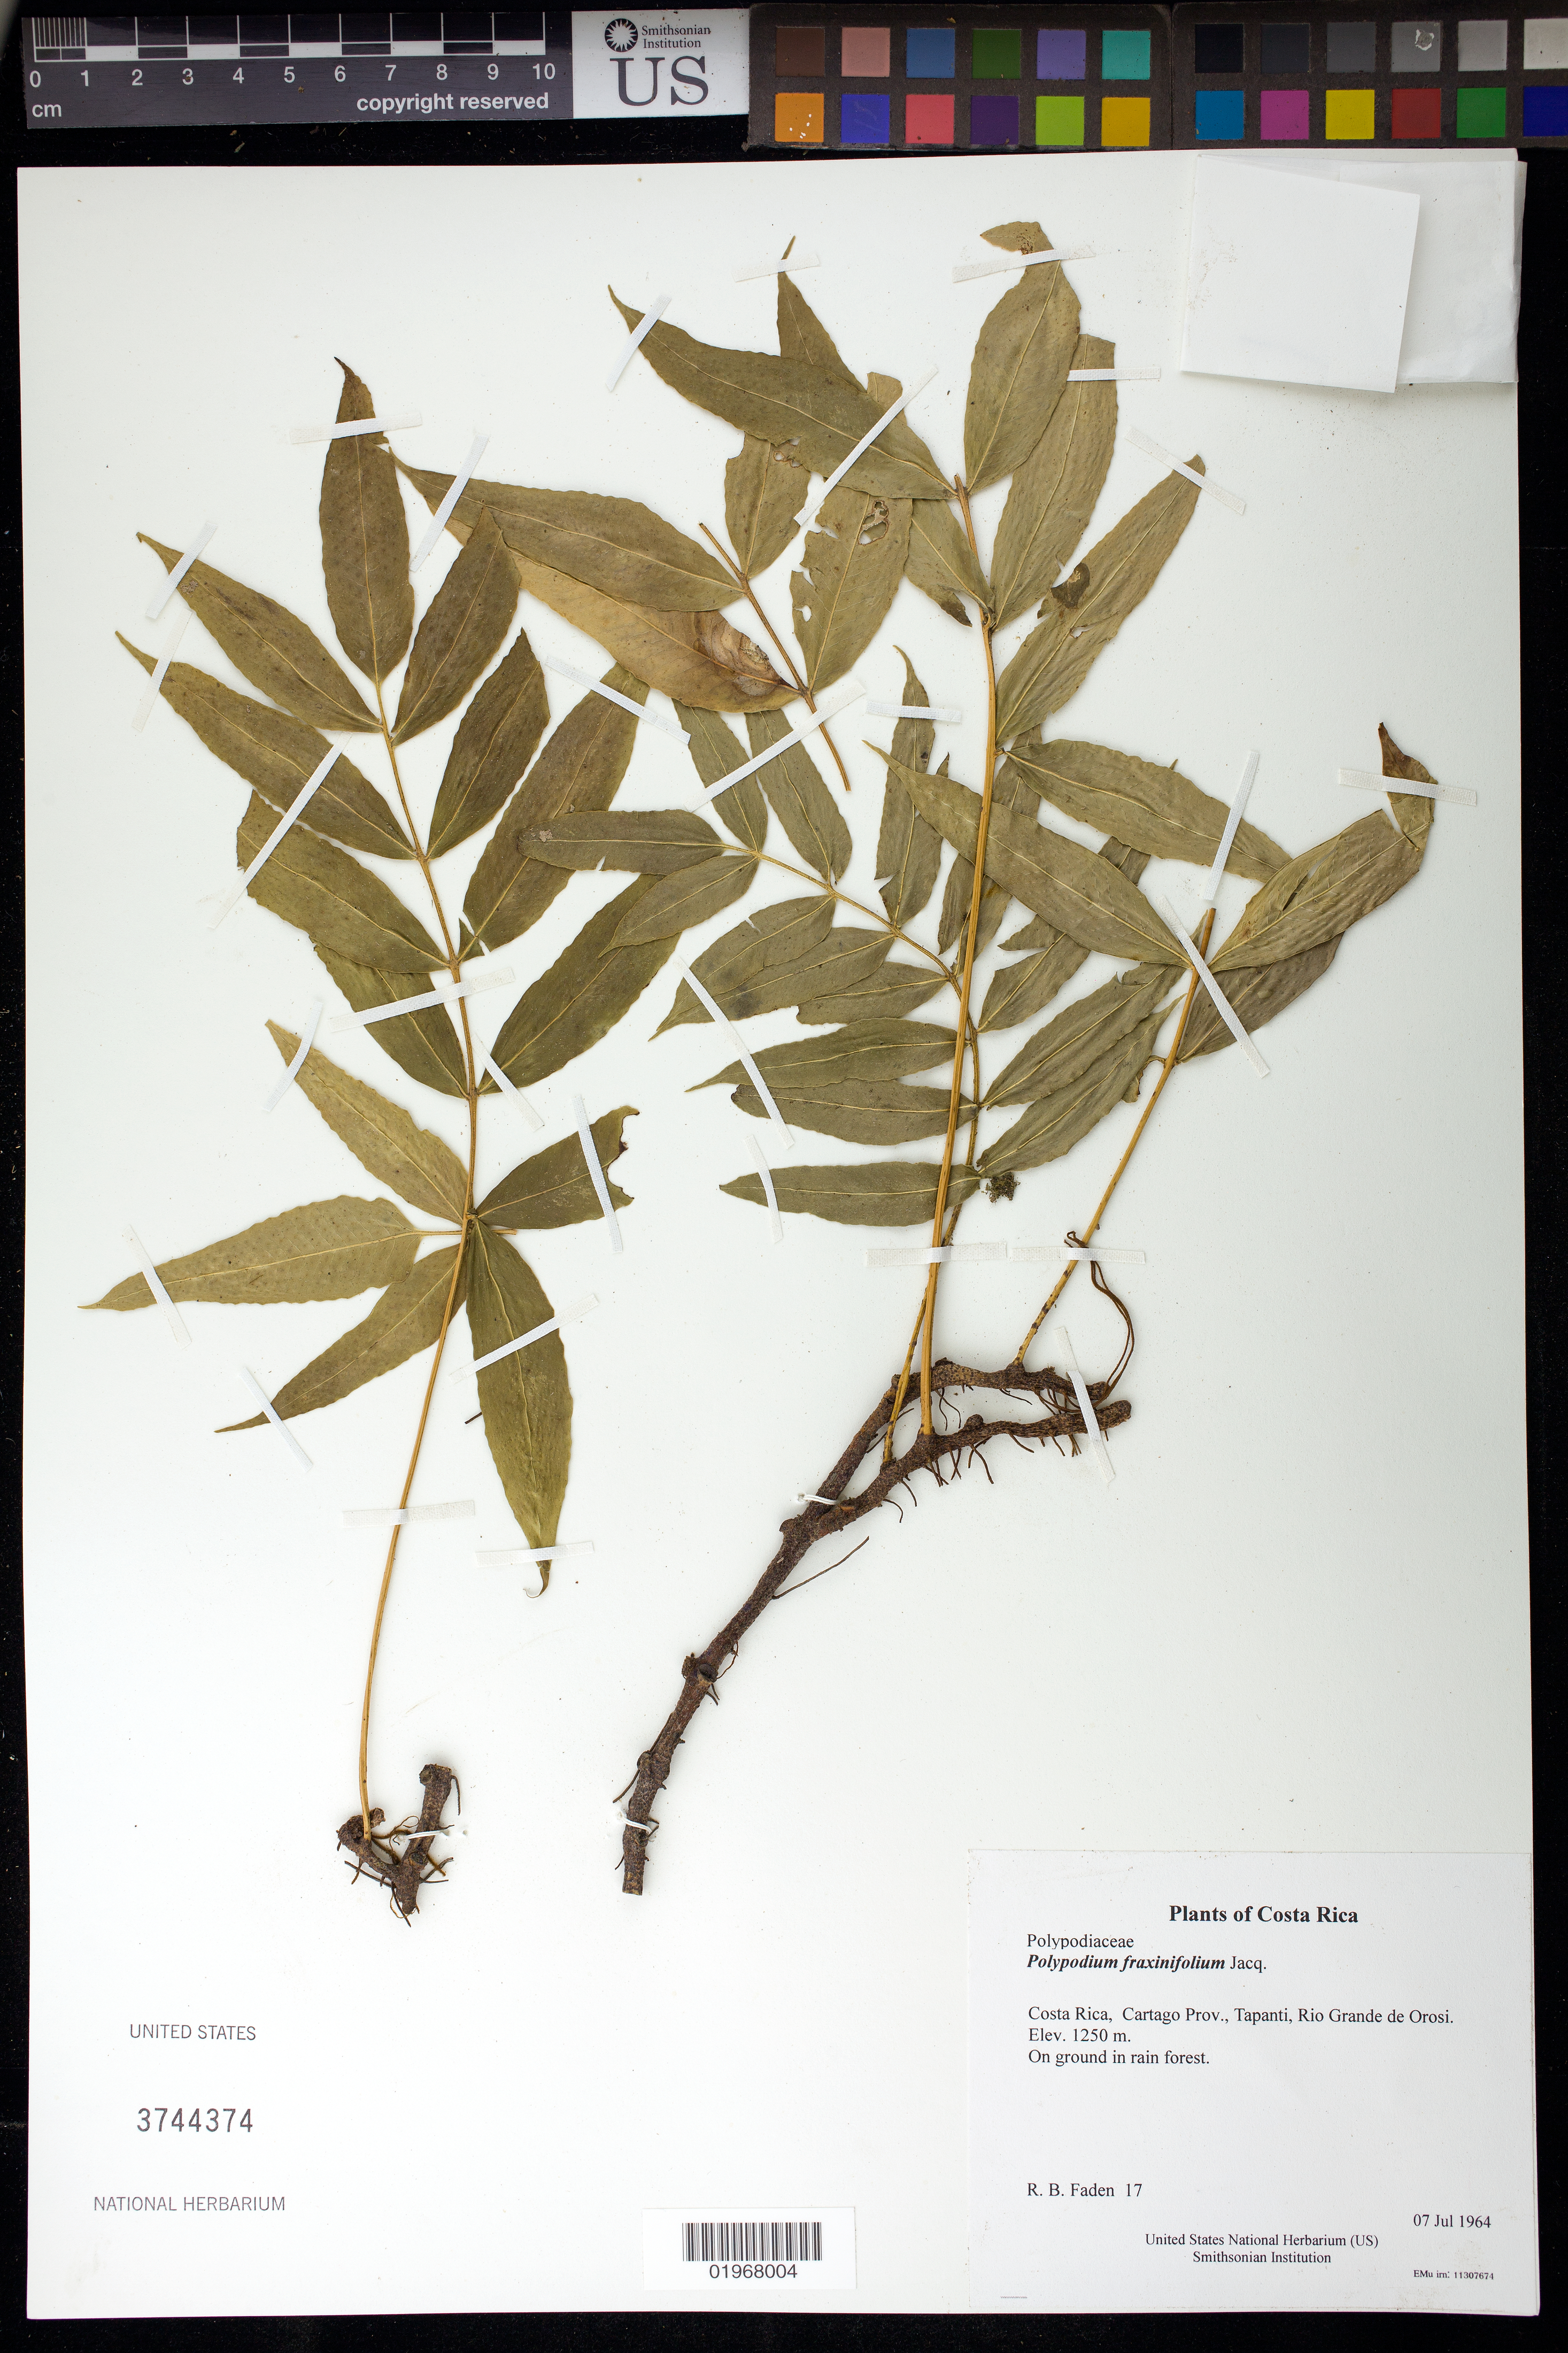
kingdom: Plantae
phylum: Tracheophyta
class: Polypodiopsida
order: Polypodiales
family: Polypodiaceae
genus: Polypodium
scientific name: Polypodium fraxinifolium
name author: Jacq.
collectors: R. B. Faden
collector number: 17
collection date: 1964-07-07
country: Costa Rica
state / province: Cartago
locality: Tapanti, Rio Grande de Orosi.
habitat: On ground in rain forest.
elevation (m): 1250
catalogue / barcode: US 3744374